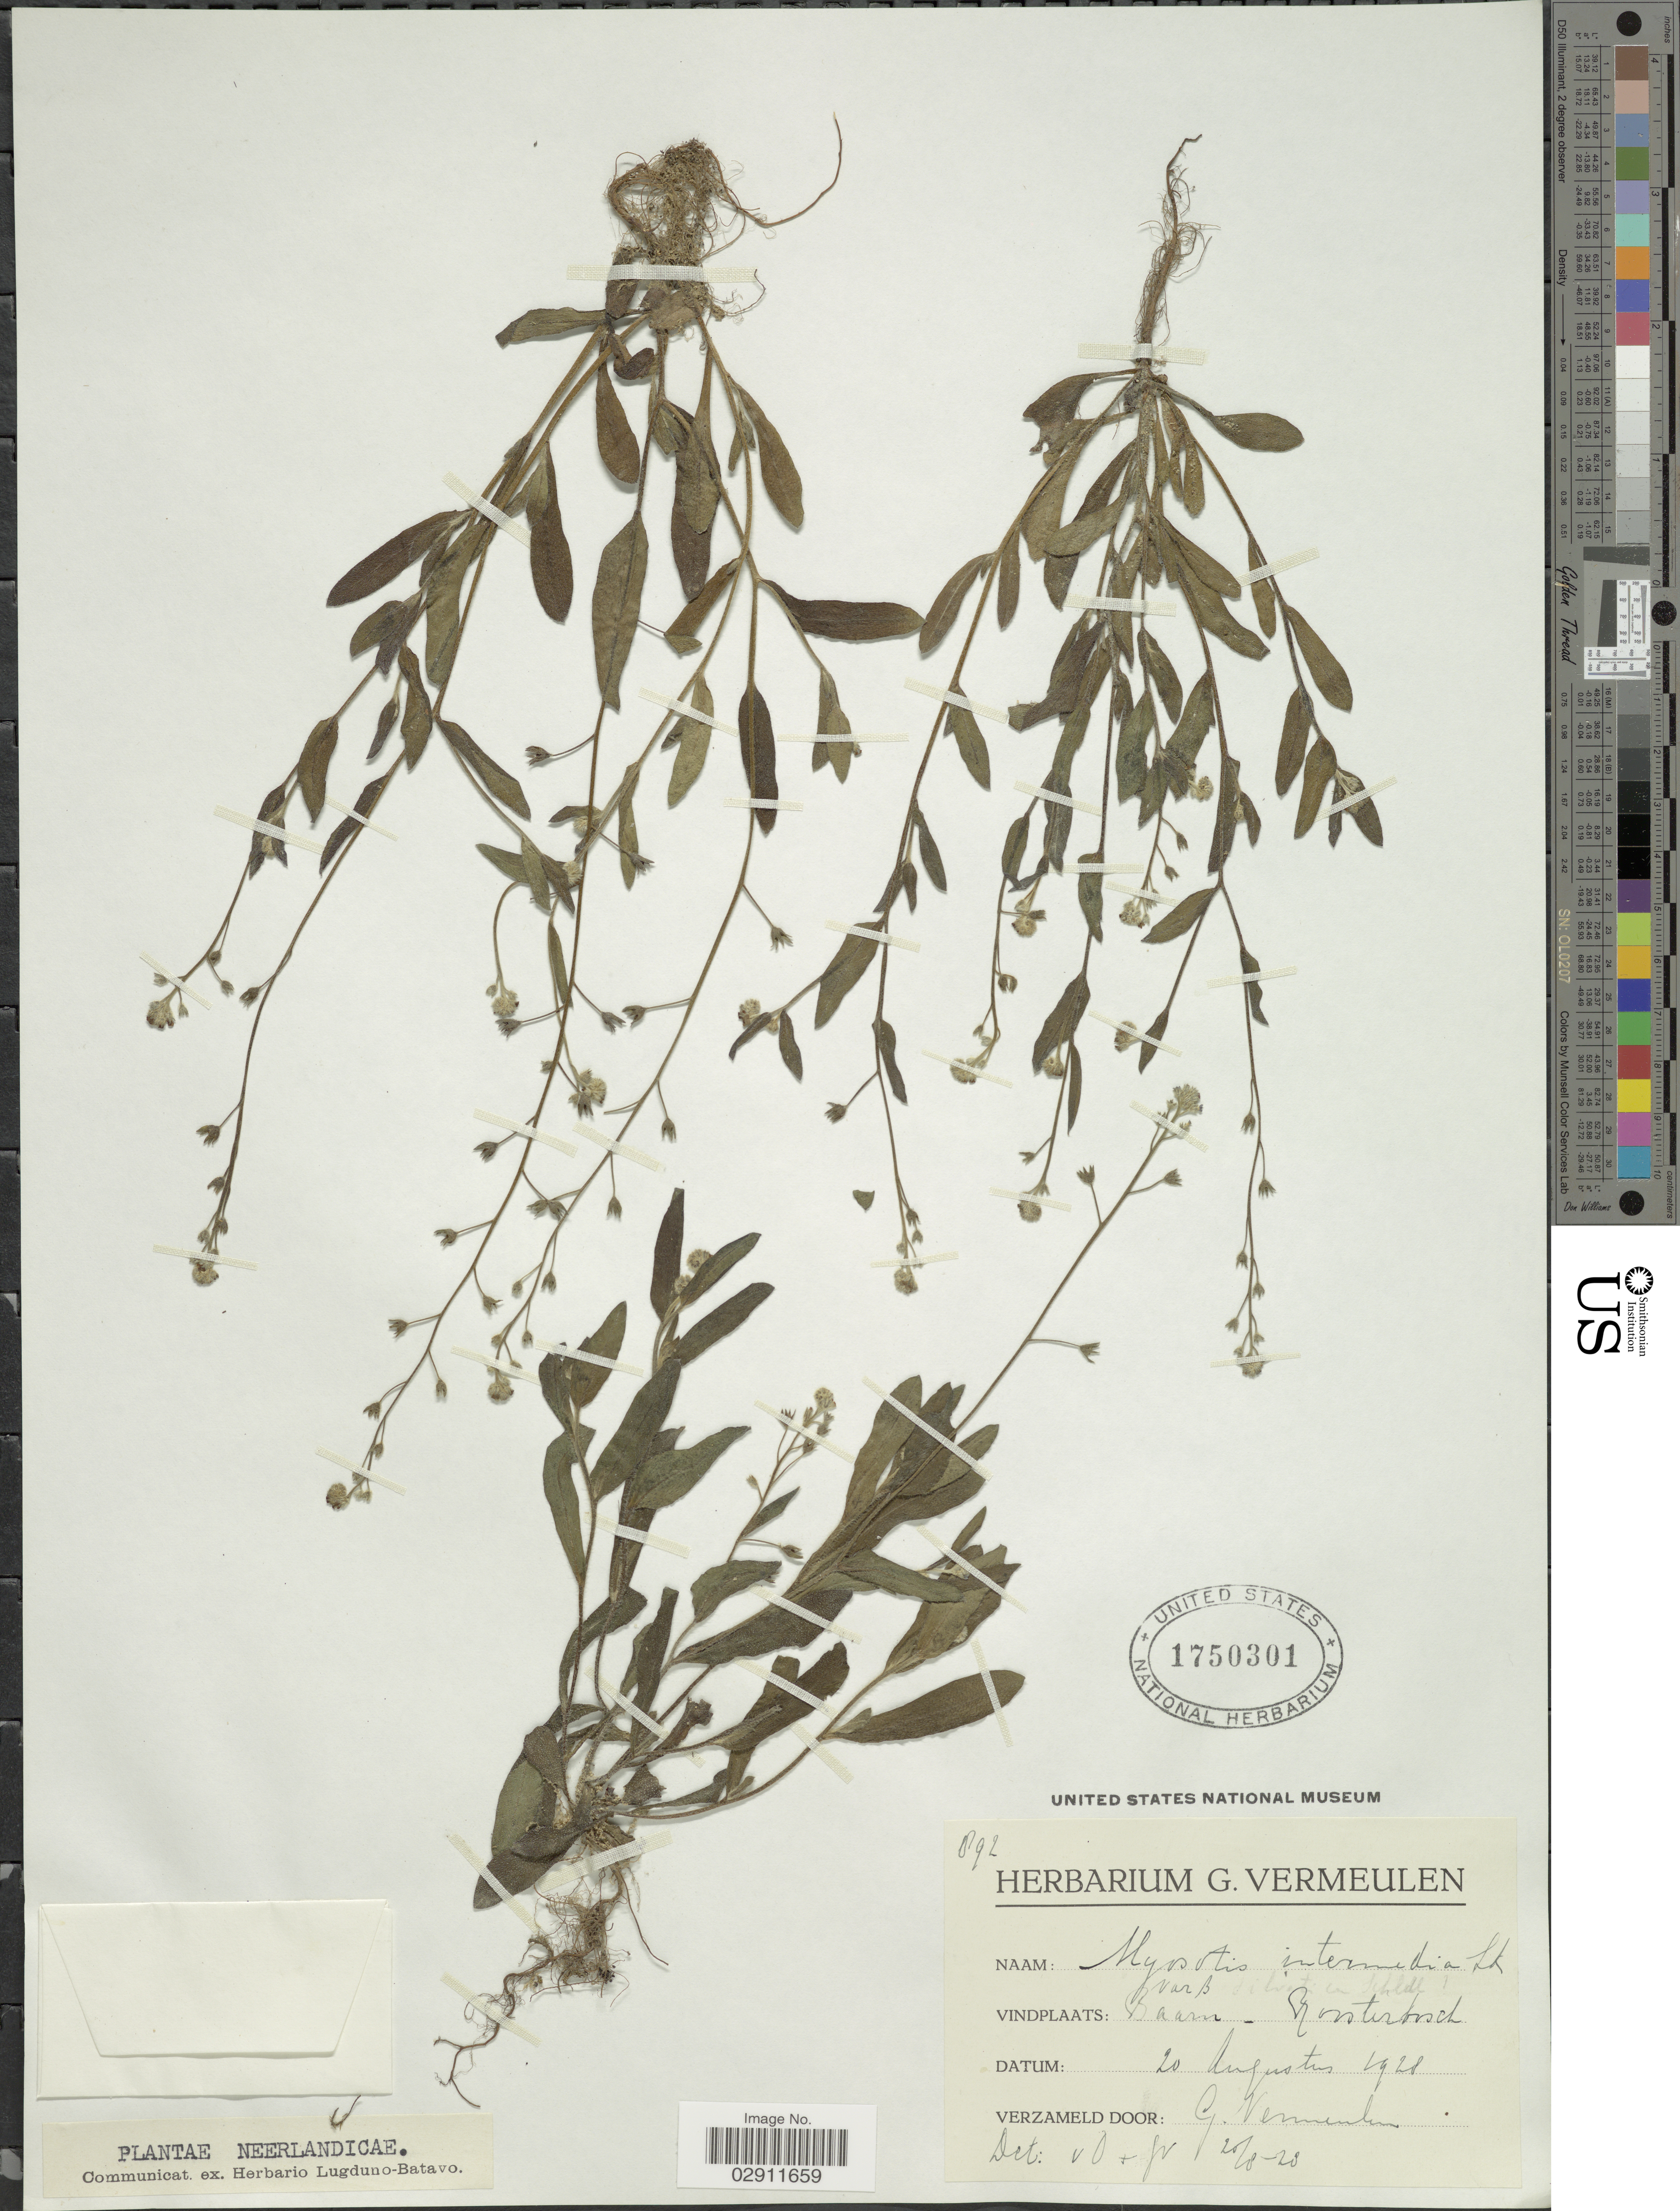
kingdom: Plantae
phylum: Tracheophyta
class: Magnoliopsida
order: Boraginales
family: Boraginaceae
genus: Myosotis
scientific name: Myosotis intermedia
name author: Link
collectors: G. Vermeulen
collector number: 892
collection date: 1928-08-20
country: Netherlands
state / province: Utrecht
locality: Baarn - Roosterbosch.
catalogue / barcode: US 1750301